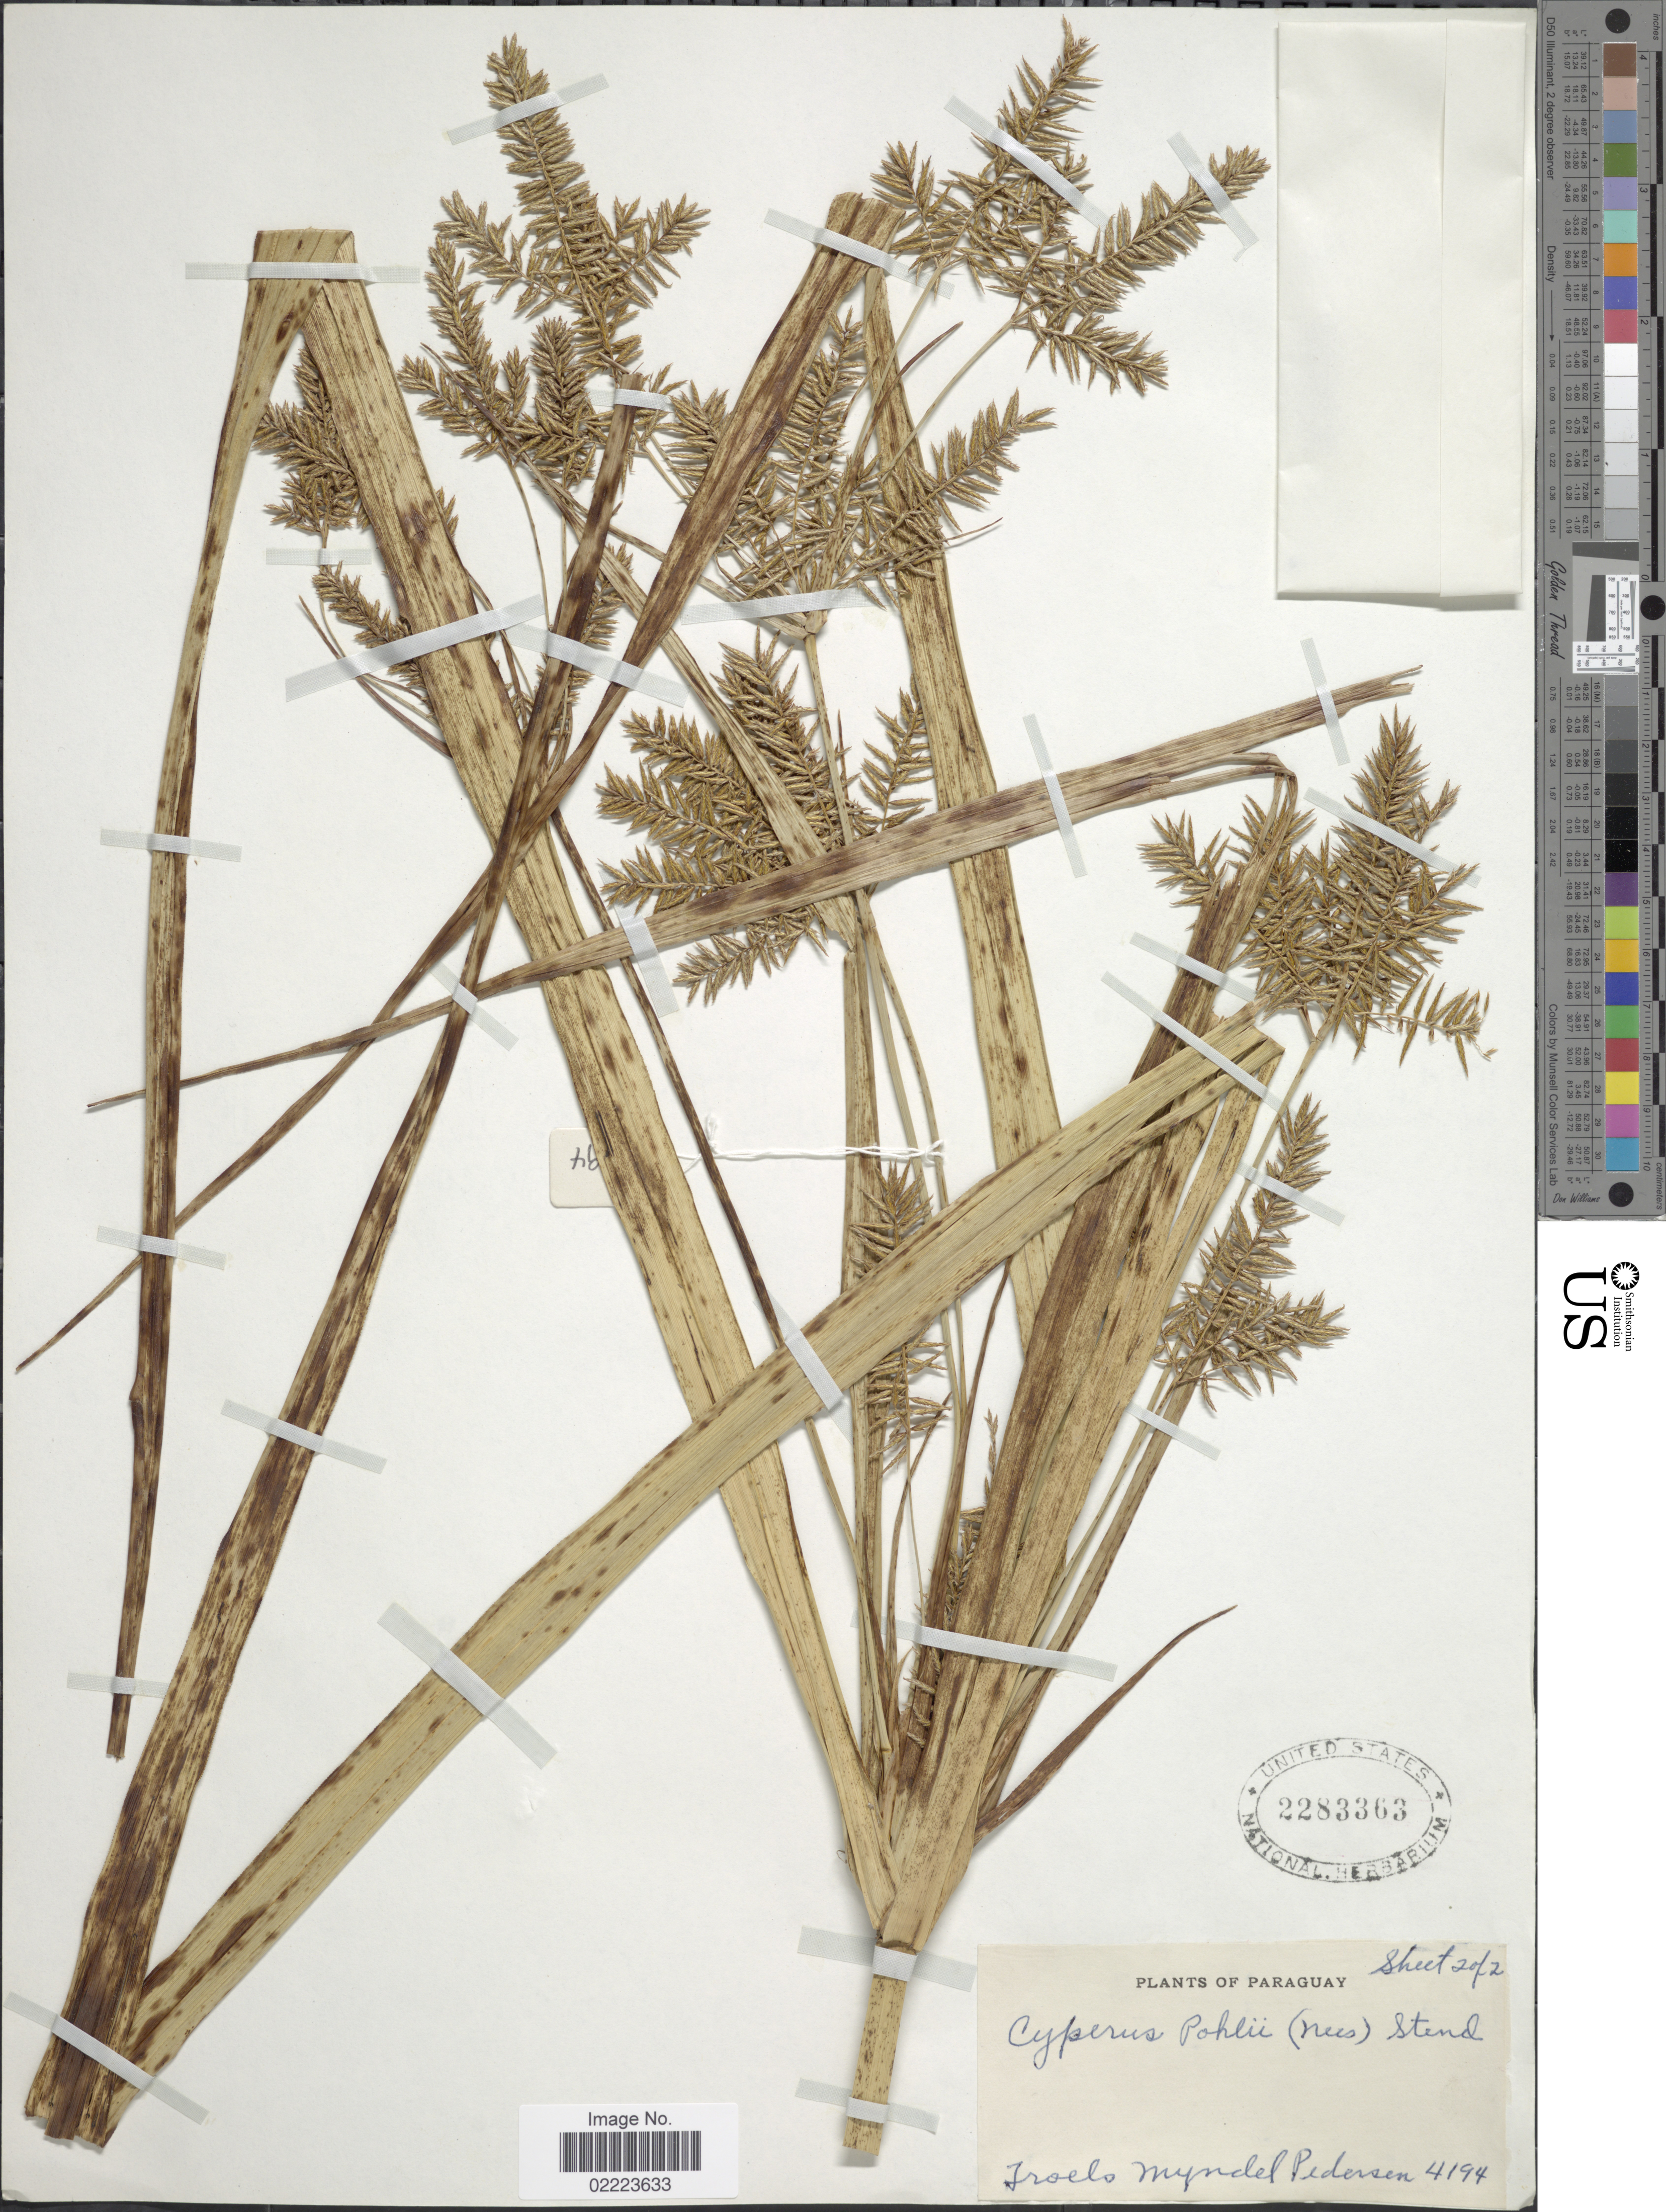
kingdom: Plantae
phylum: Tracheophyta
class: Liliopsida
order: Poales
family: Cyperaceae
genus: Cyperus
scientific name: Cyperus pohlii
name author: (Nees) Steud.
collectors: T. Pederson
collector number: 4194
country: Paraguay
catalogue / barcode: US 2283363